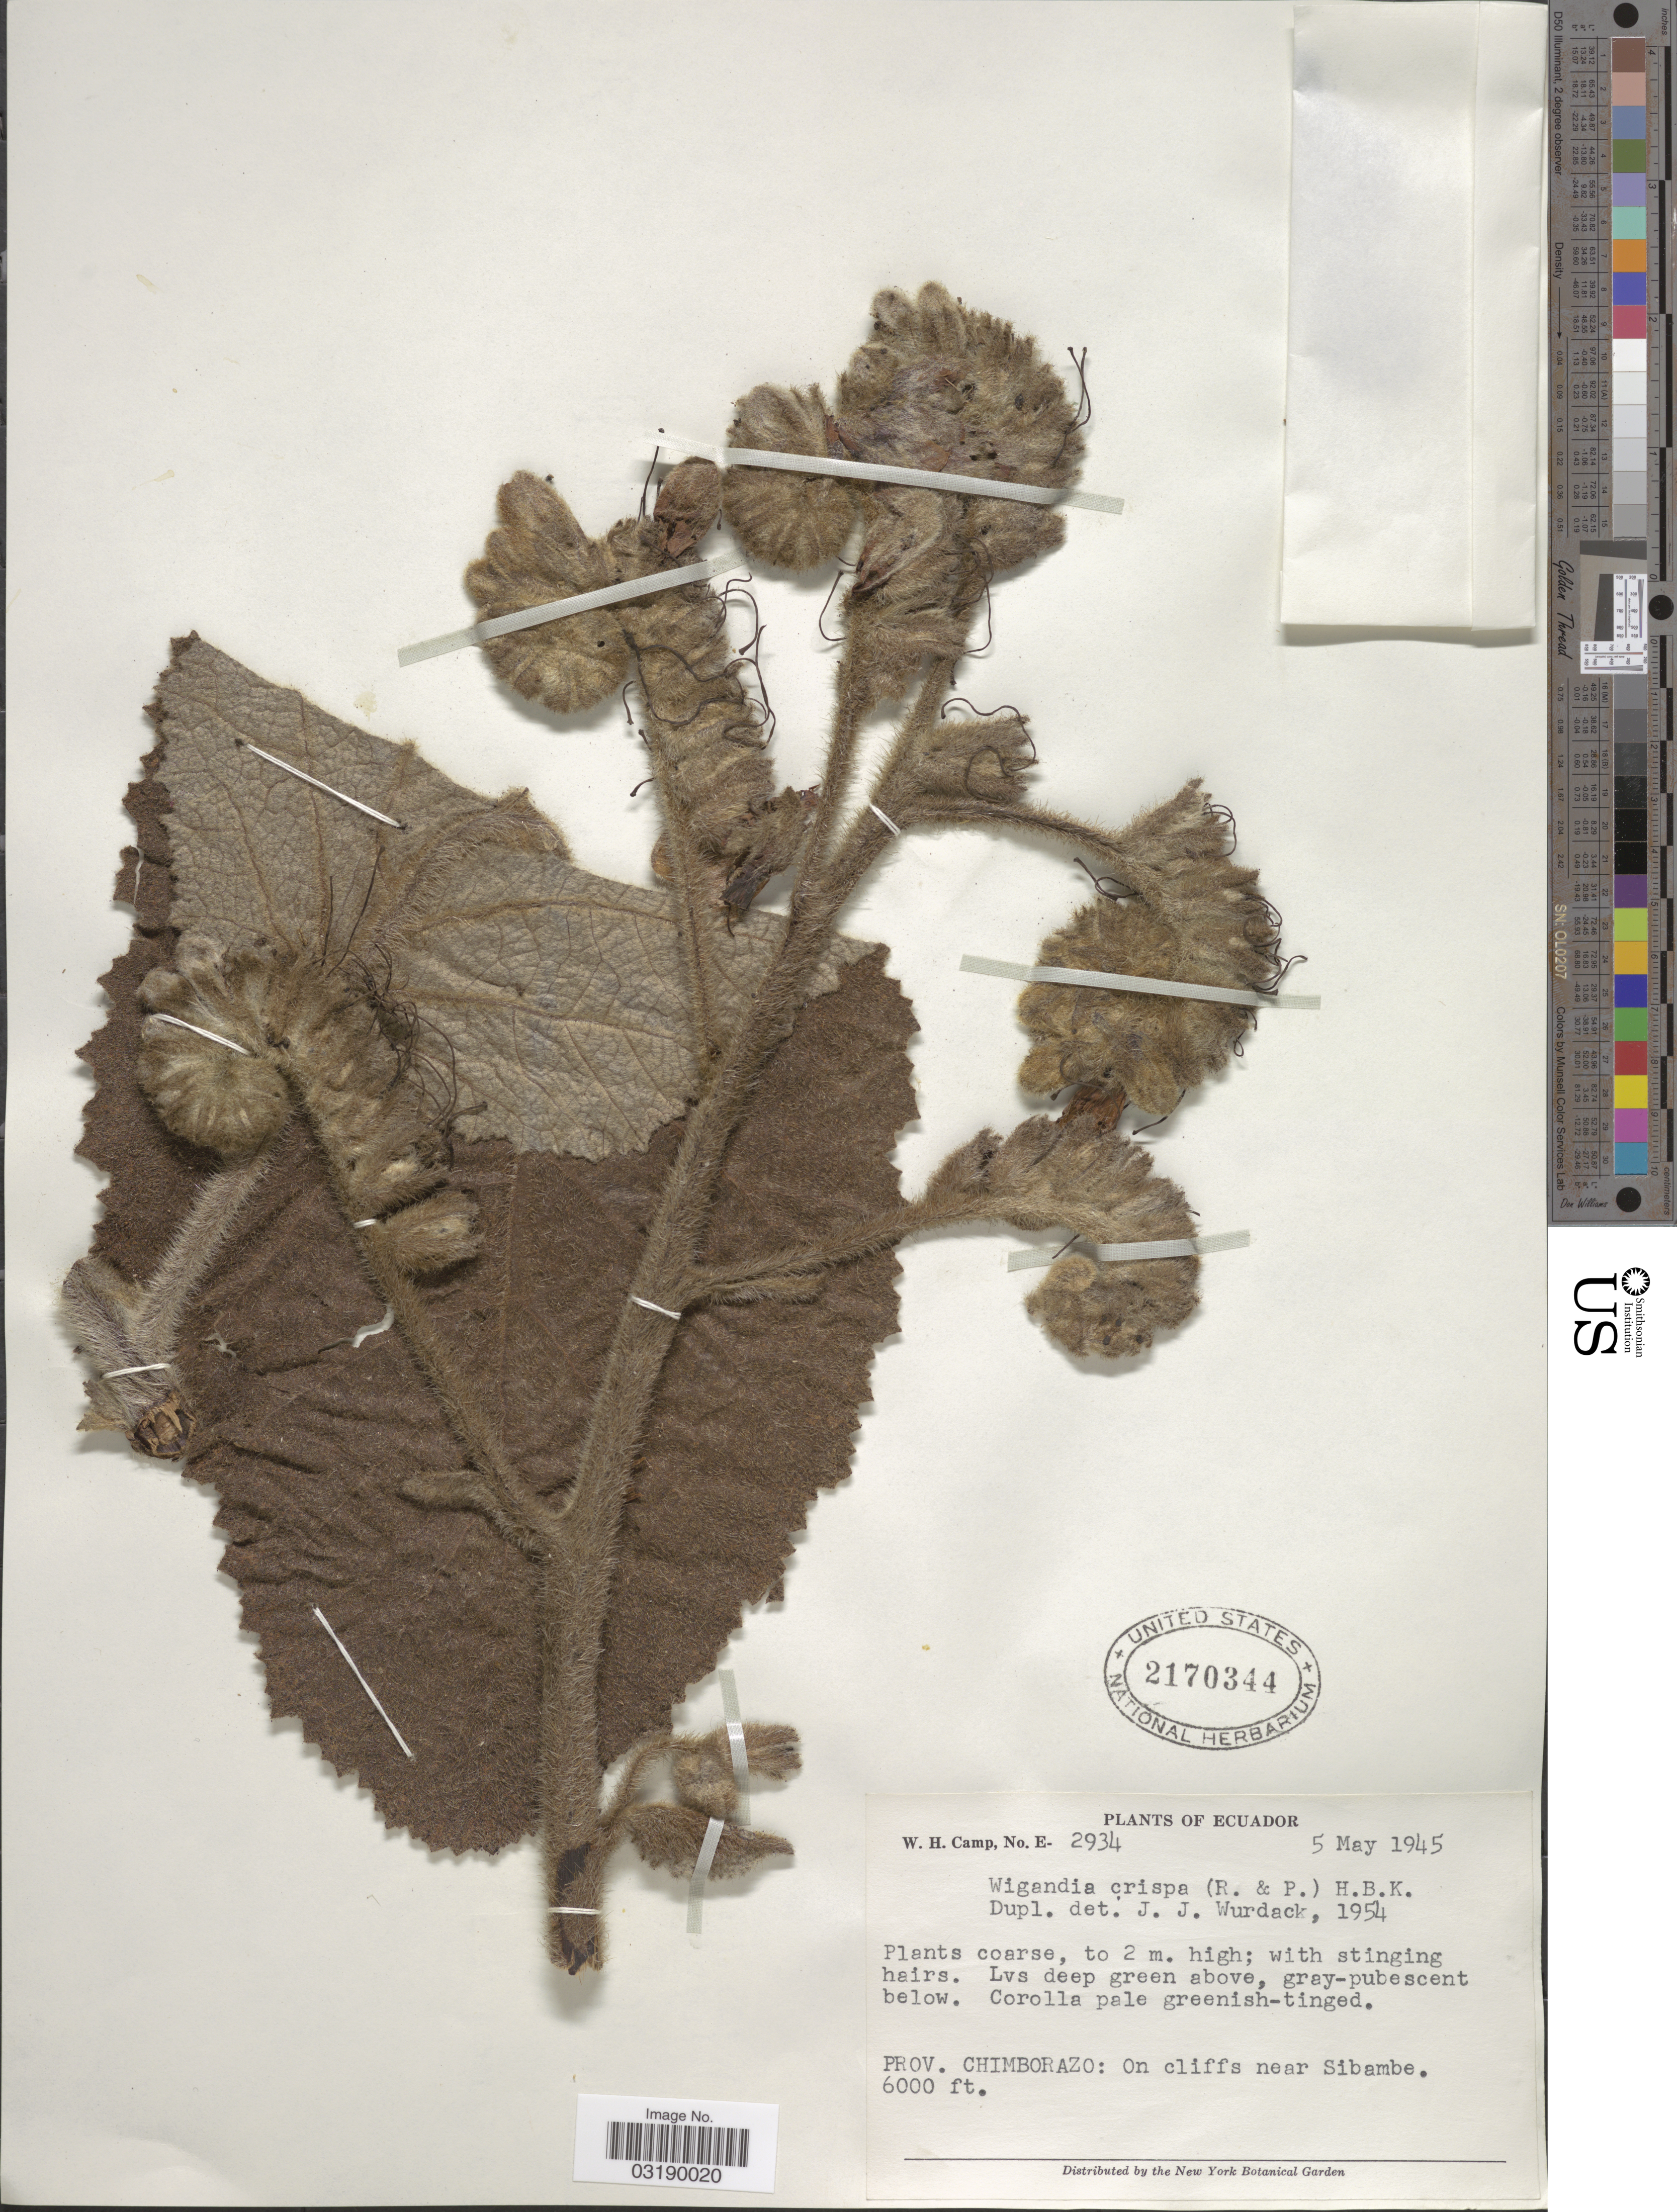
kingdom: Plantae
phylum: Tracheophyta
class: Magnoliopsida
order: Boraginales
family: Namaceae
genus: Wigandia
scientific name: Wigandia crispa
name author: (Tafalla ex Ruiz & Pav.) Kunth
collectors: W. H. Camp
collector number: E-2934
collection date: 1945-05-05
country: Ecuador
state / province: Chimborazo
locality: Prov. Chimborazo: On cliffs near Sibambe.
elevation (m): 1829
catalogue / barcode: US 2170344